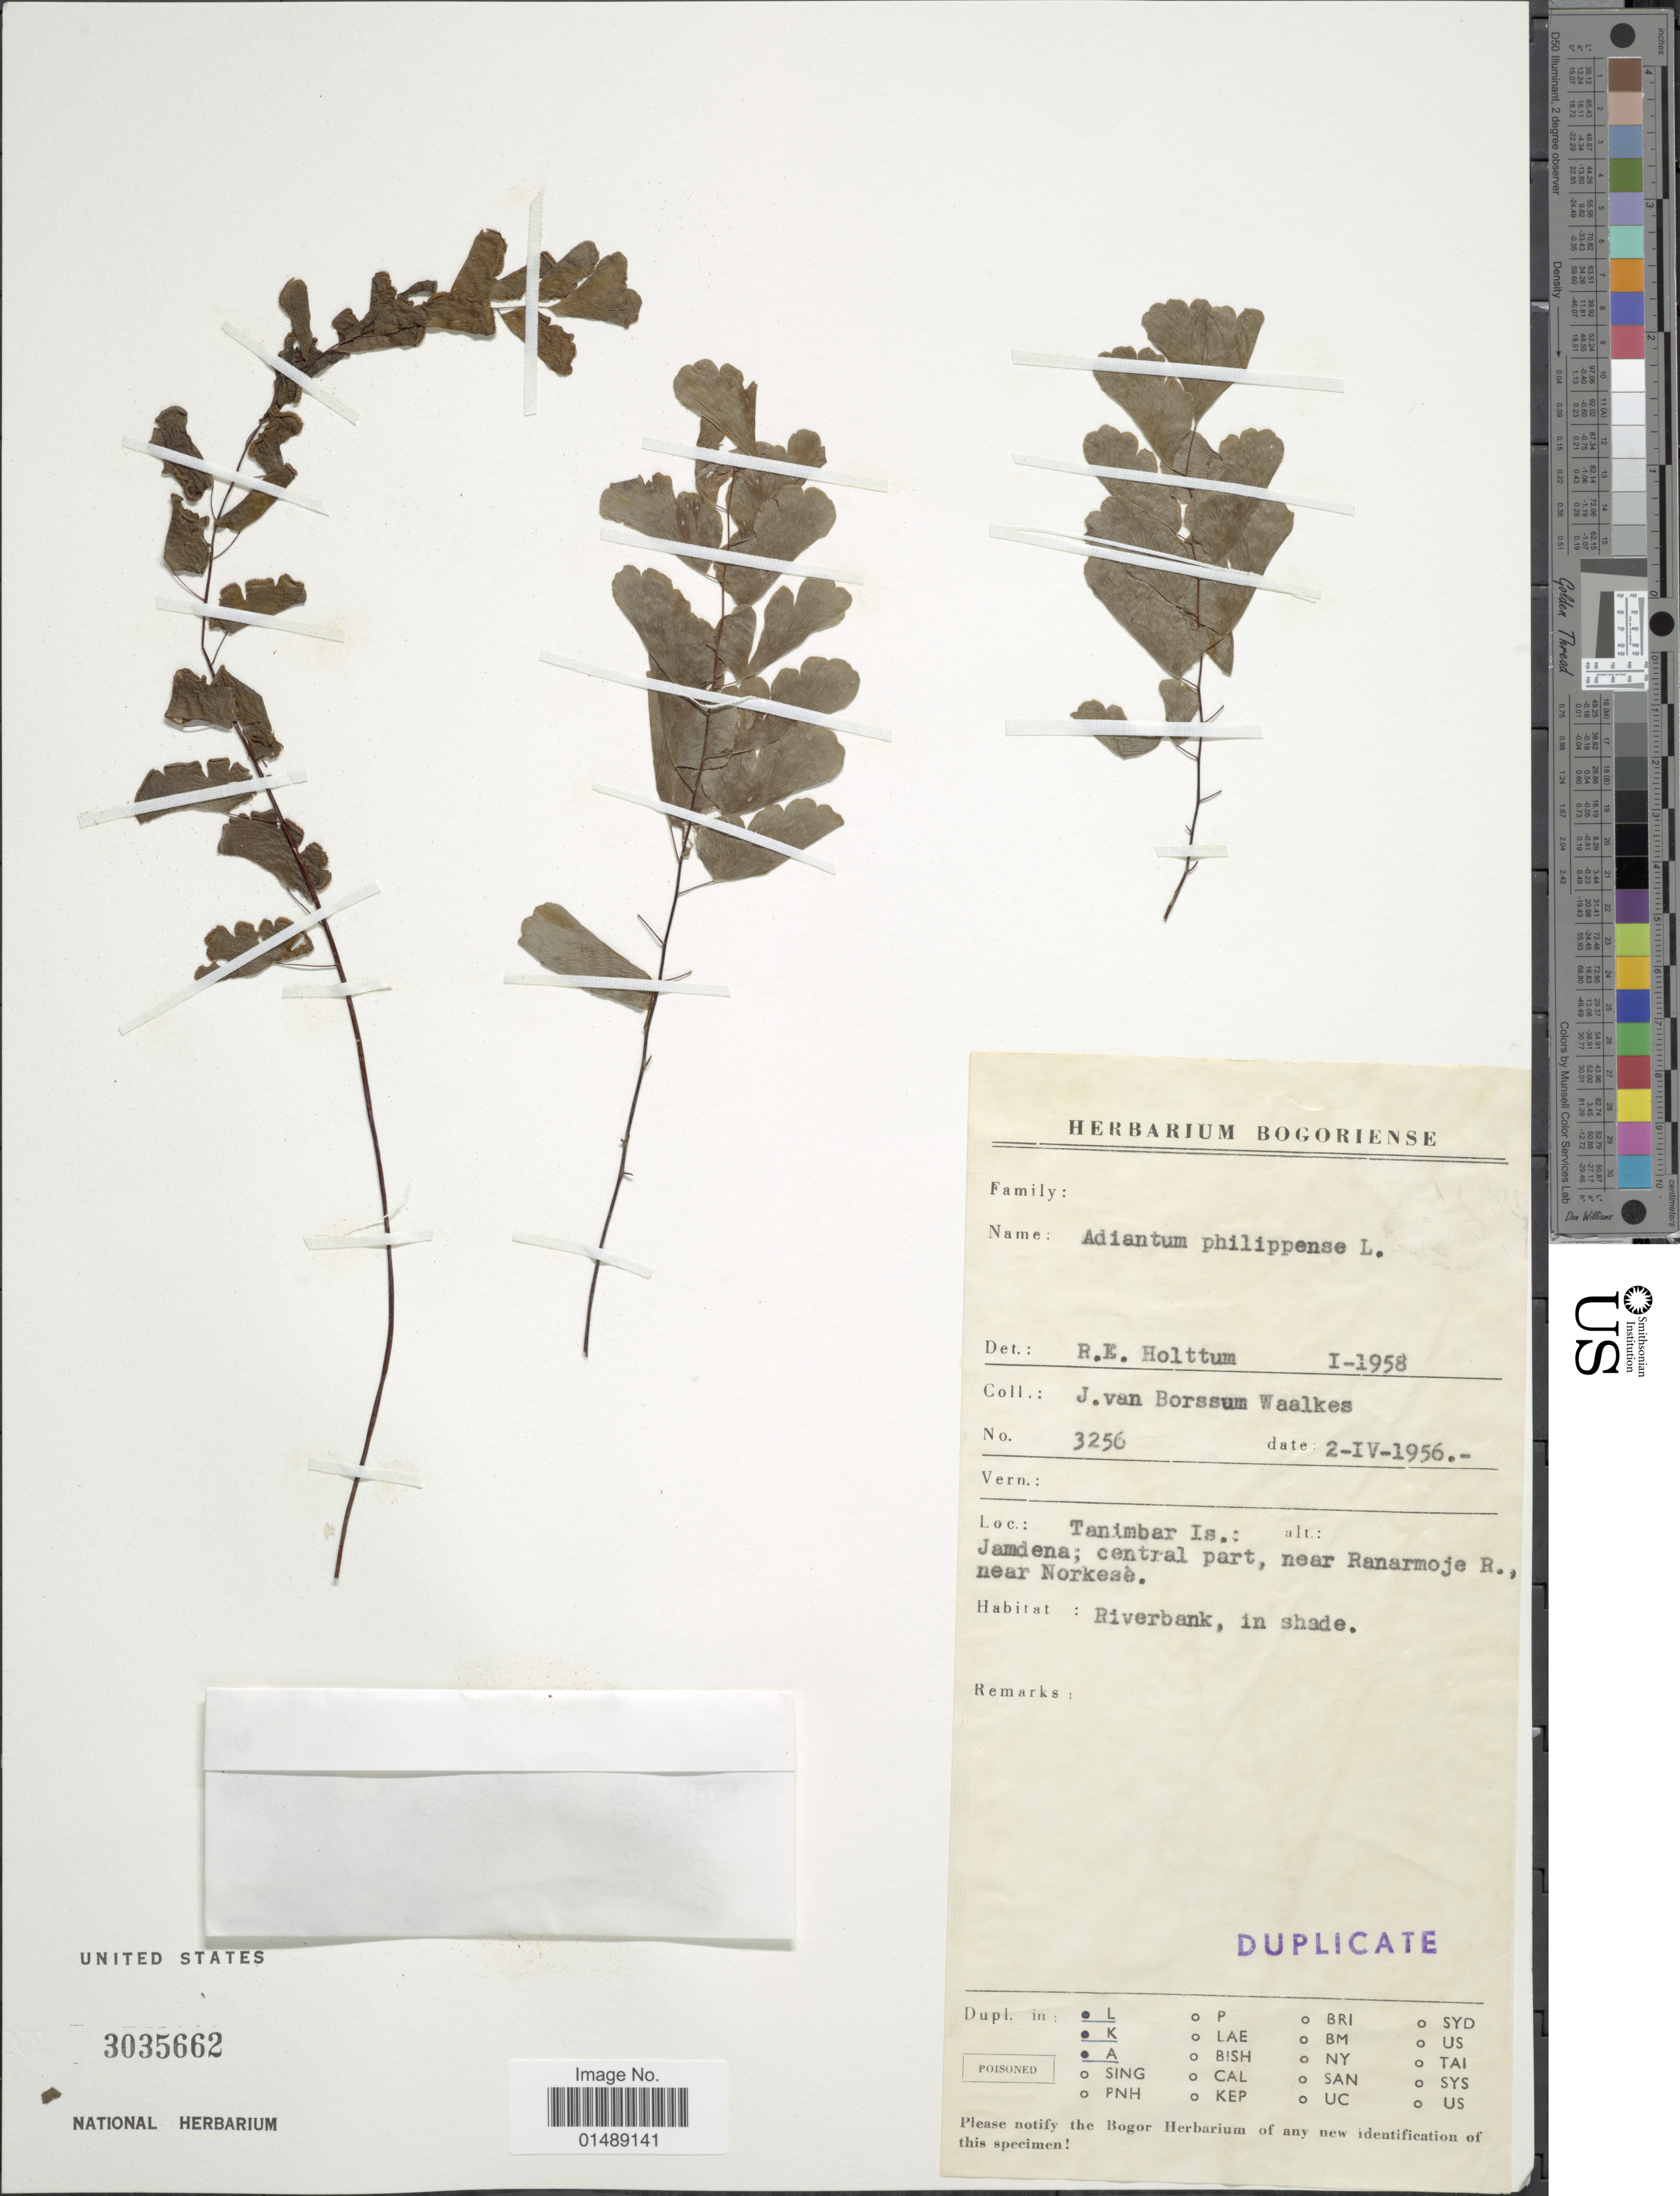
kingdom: Plantae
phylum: Tracheophyta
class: Polypodiopsida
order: Polypodiales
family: Pteridaceae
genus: Adiantum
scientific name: Adiantum philippense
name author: L.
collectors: J. Borssum Waalkes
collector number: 3256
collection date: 1956-05-02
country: Indonesia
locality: Tanimbar Is.: Jamdena; central part, near Ranarmoje R., near Norkese, Riverbank, in shade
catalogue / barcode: US 3035662